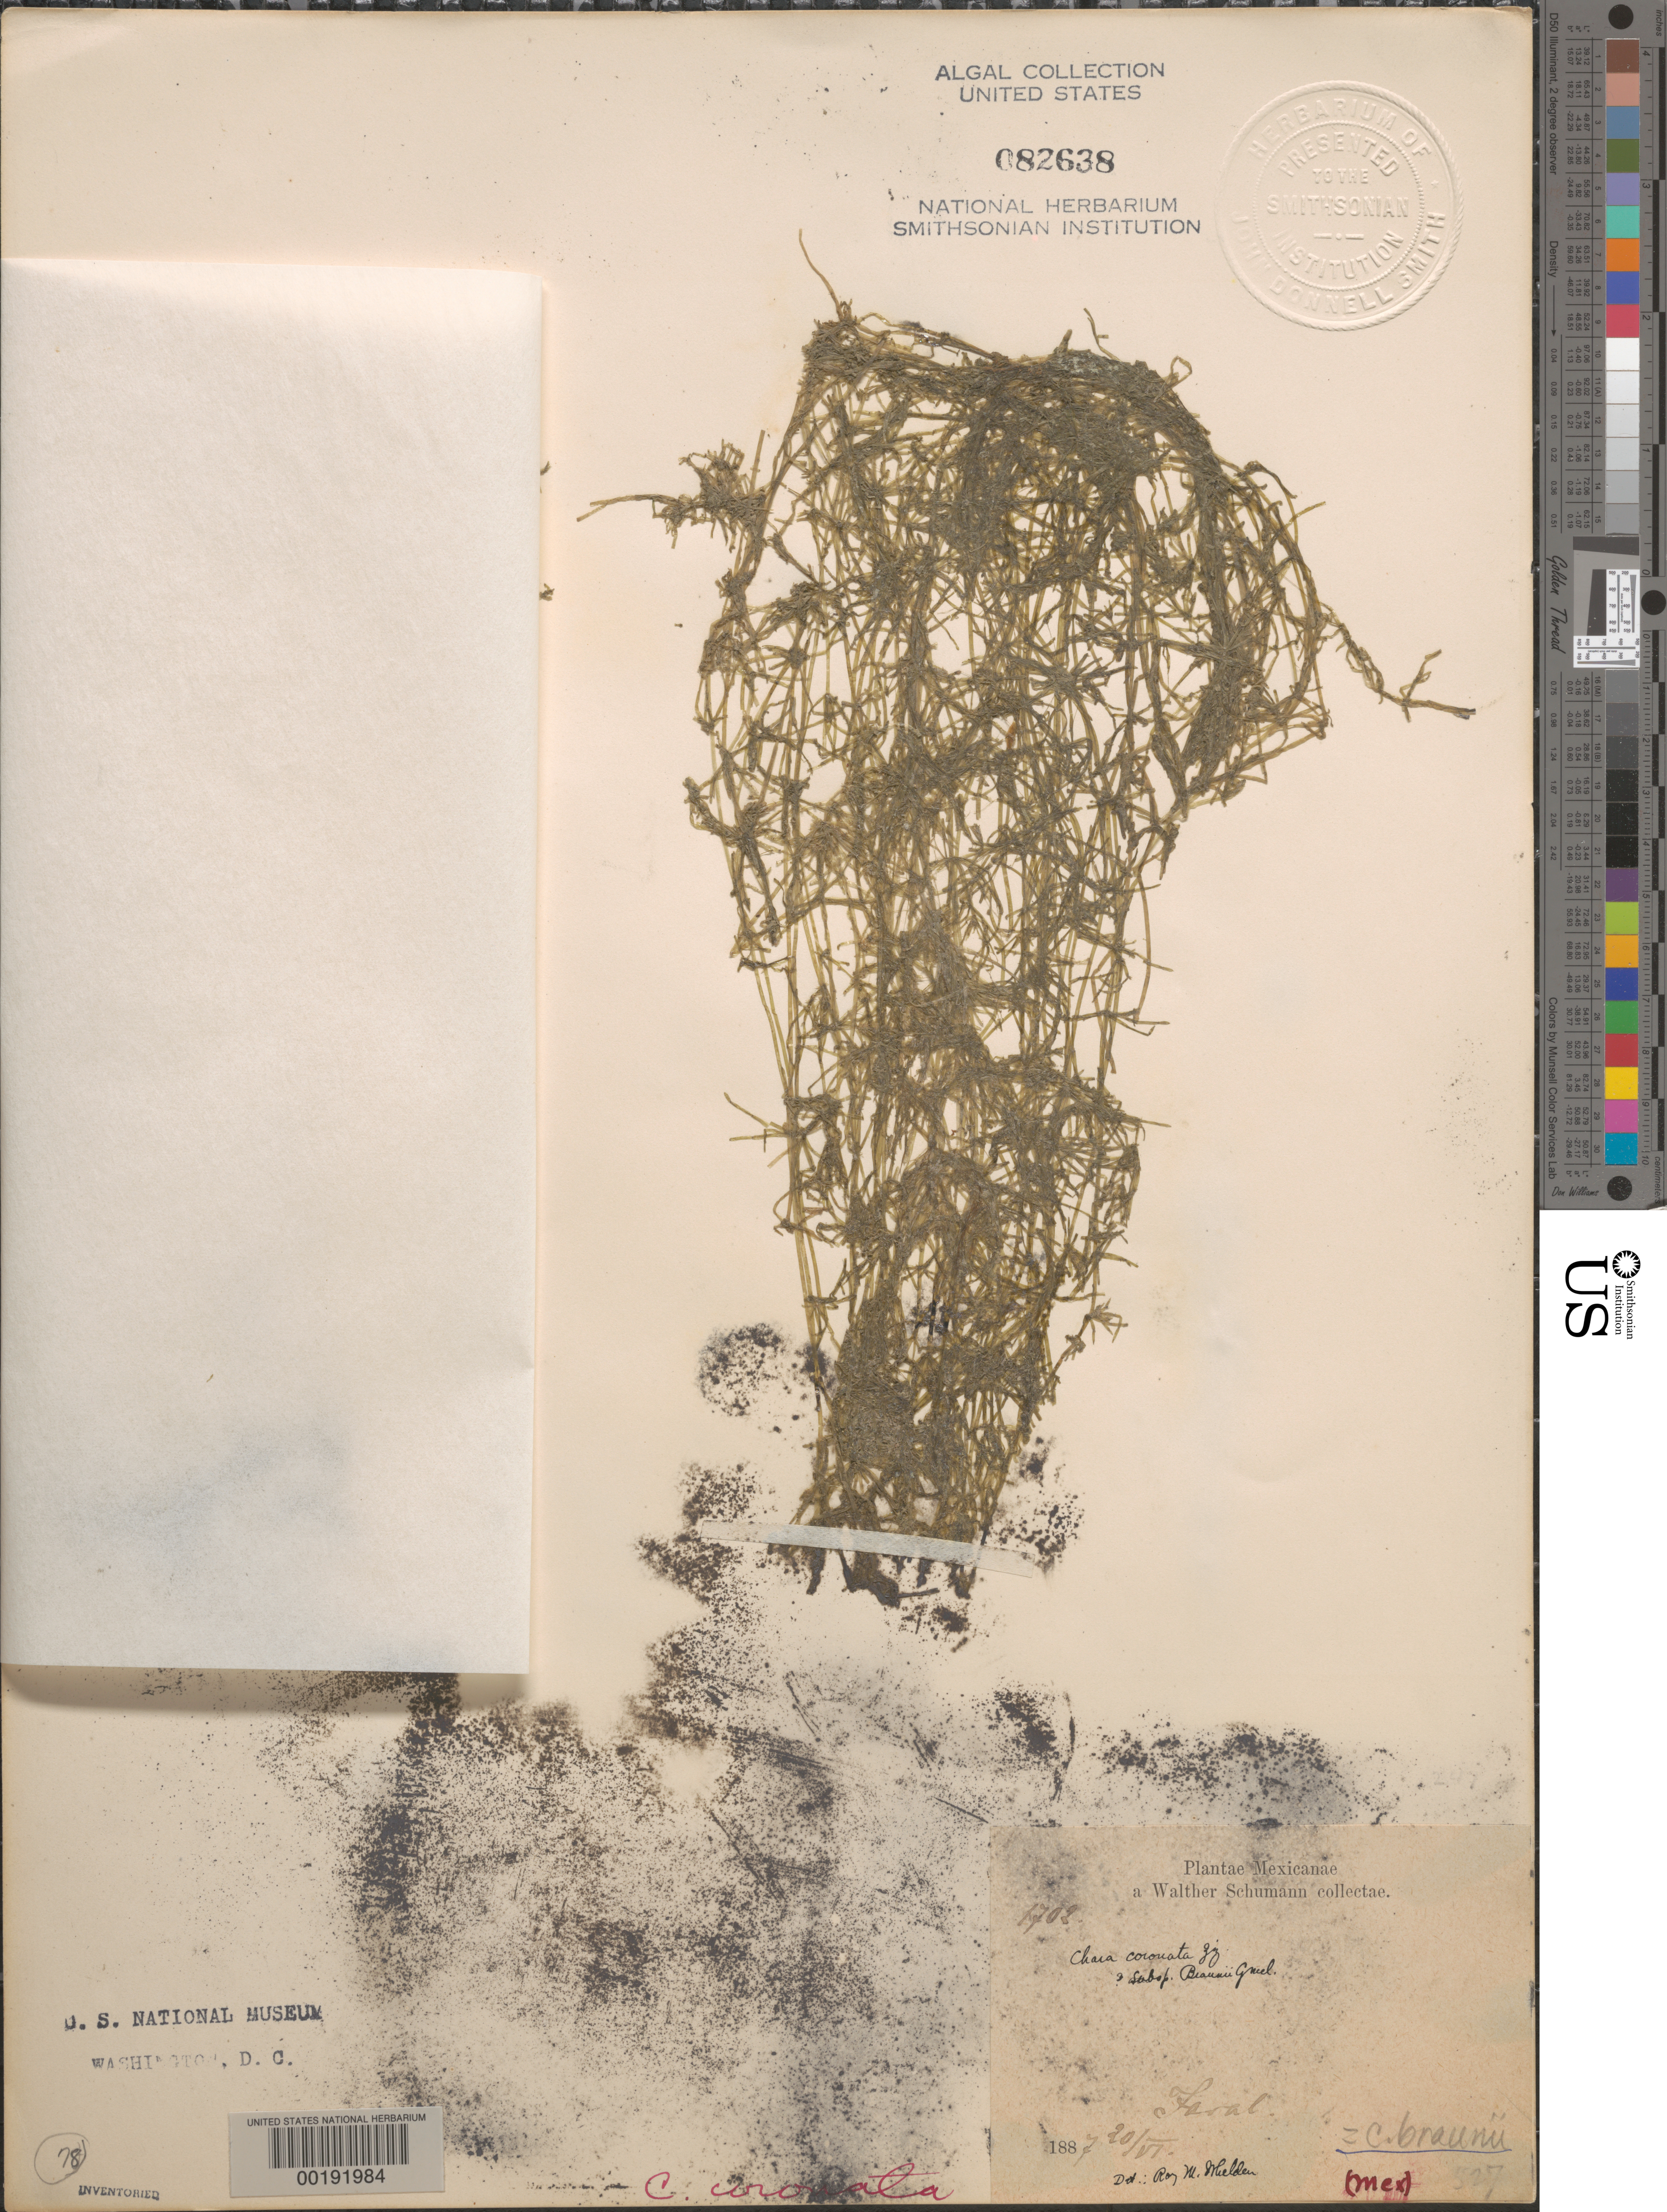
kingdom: Plantae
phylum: Charophyta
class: Charophyceae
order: Charales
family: Characeae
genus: Chara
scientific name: Chara braunii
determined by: Whelden, R. M.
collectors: W. Schumann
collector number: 1702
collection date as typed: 20 Jun 1887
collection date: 1887-06-20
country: Mexico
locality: Faral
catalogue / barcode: US 82638